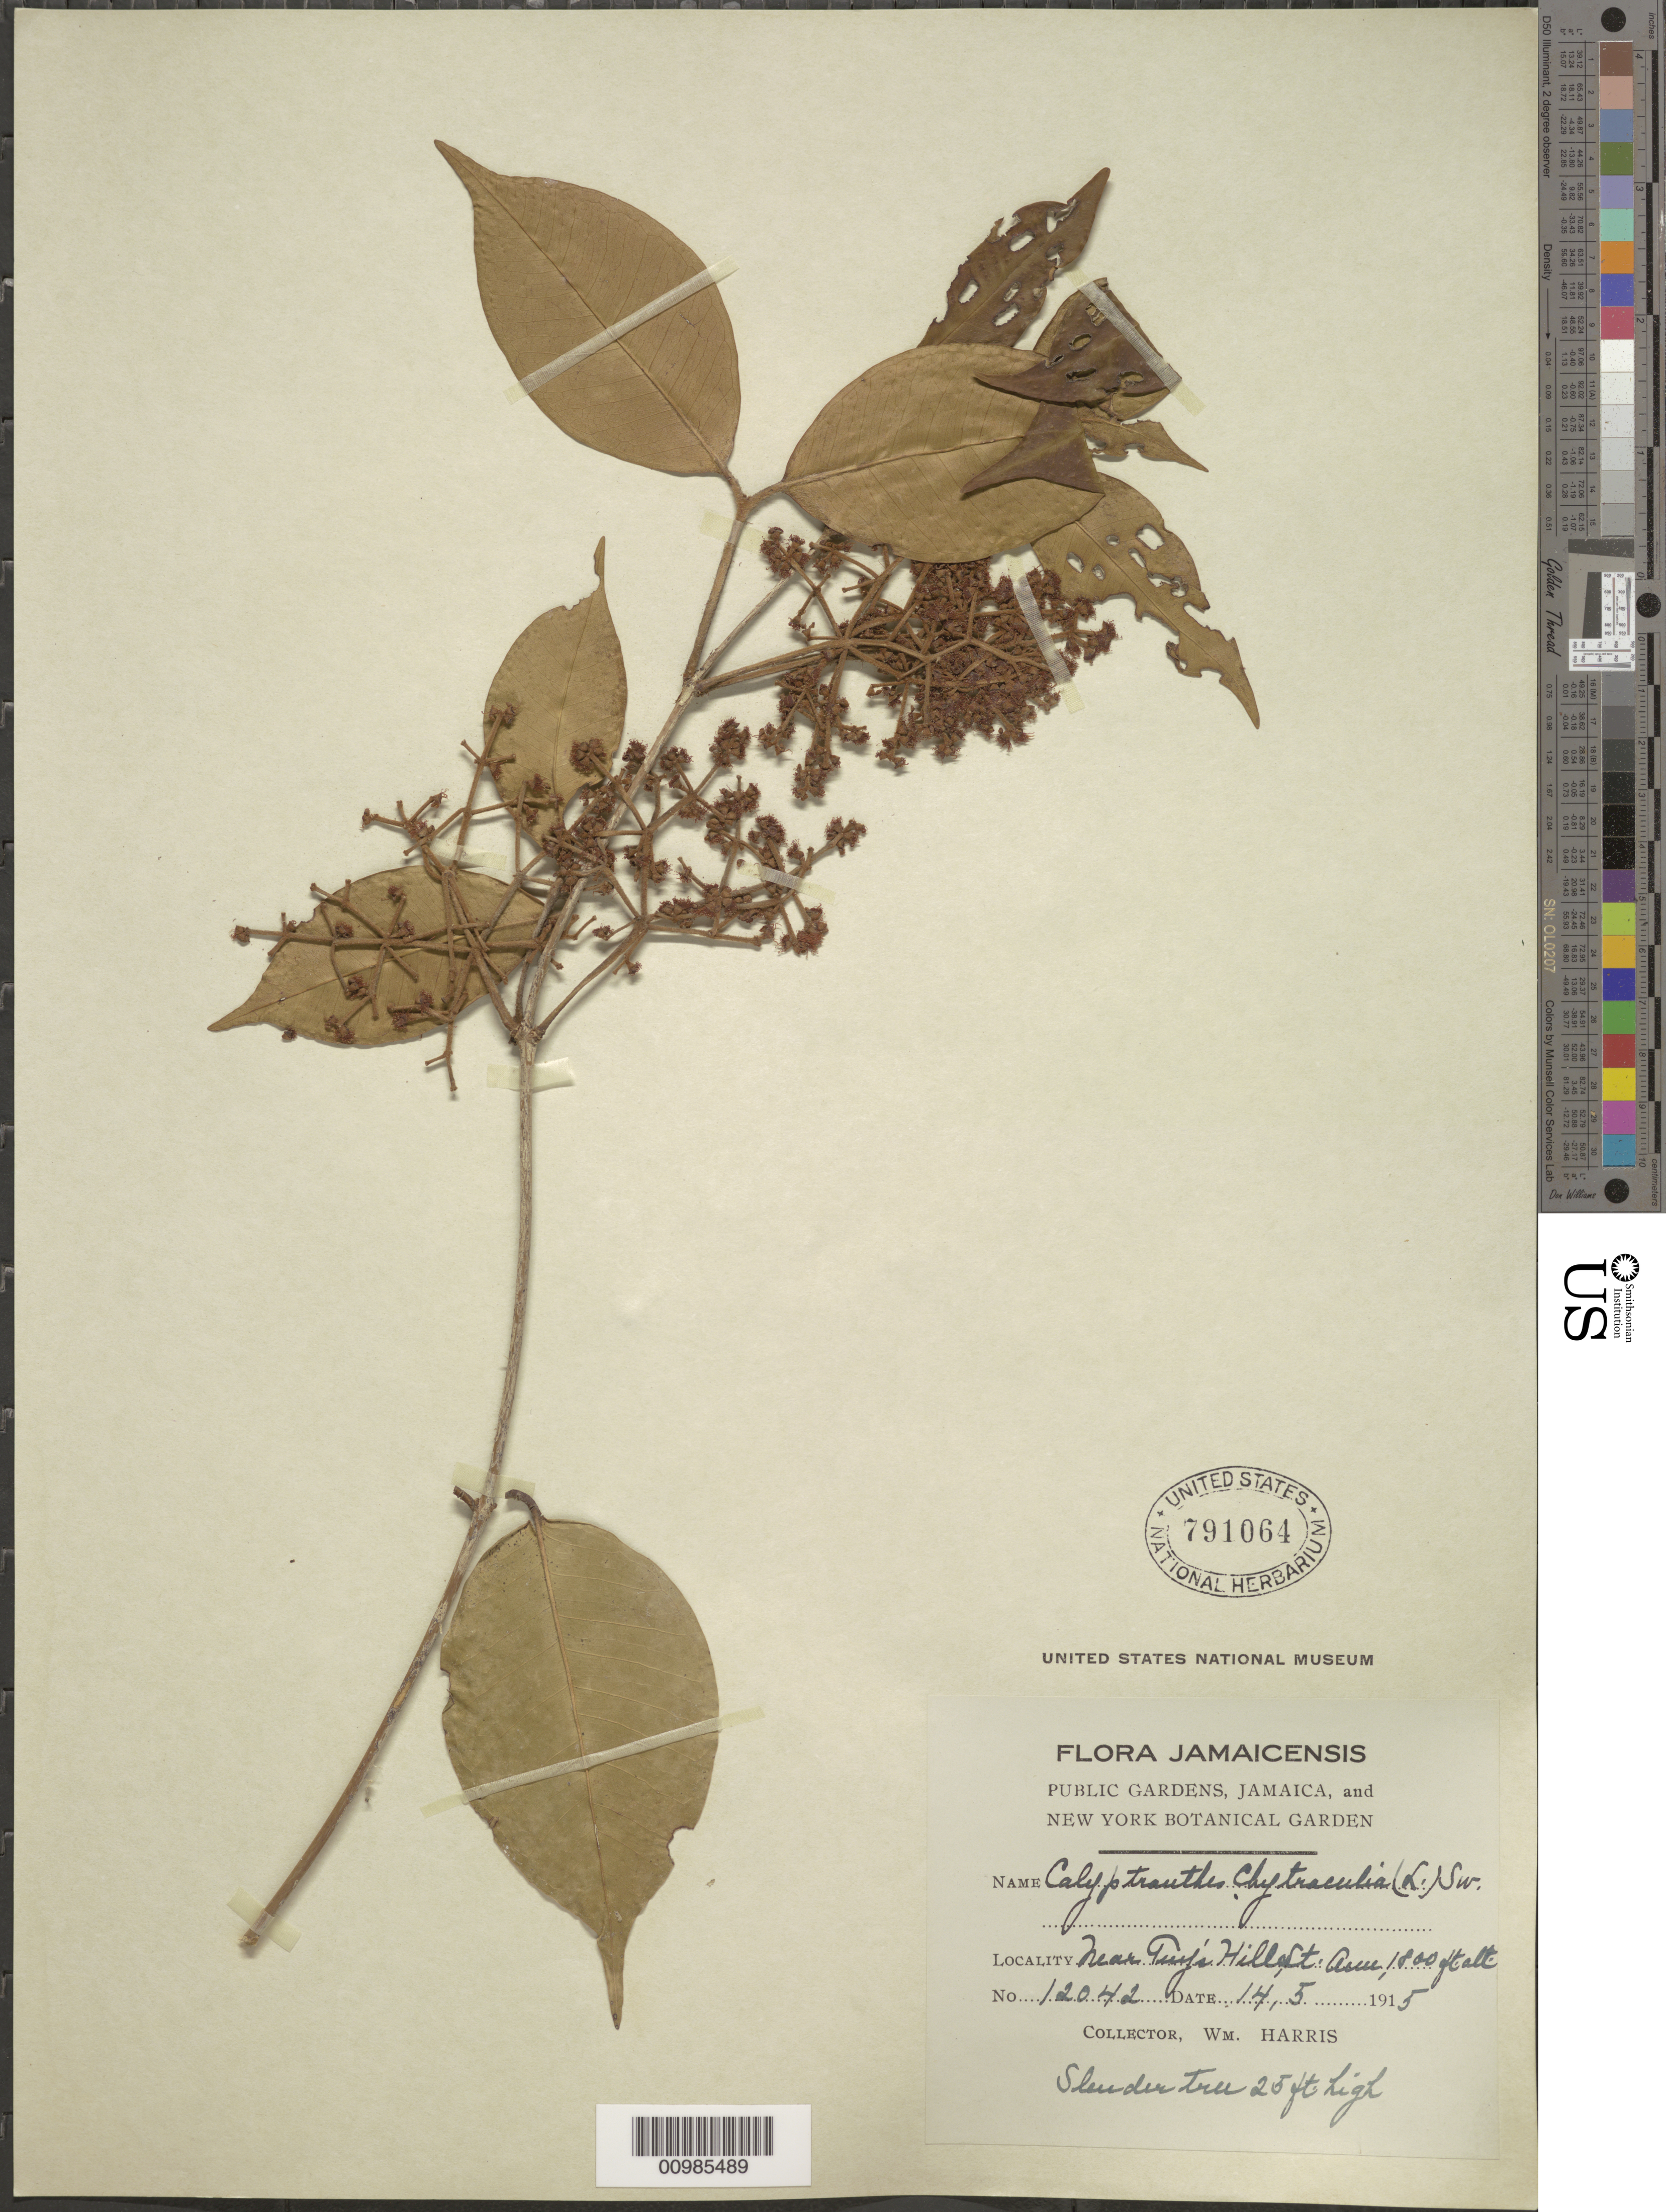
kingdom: Plantae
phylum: Tracheophyta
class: Magnoliopsida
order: Myrtales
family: Myrtaceae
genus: Myrcia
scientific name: Myrcia chytraculia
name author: (L.) A.R. Lourenço & E. Lucas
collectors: W. H. Harris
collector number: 12042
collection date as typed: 14 May 1915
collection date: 1915-05-14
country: Jamaica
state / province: Saint Ann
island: Jamaica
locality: Near Tusja Hill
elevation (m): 549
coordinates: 0 N, 0 E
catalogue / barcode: US 791064